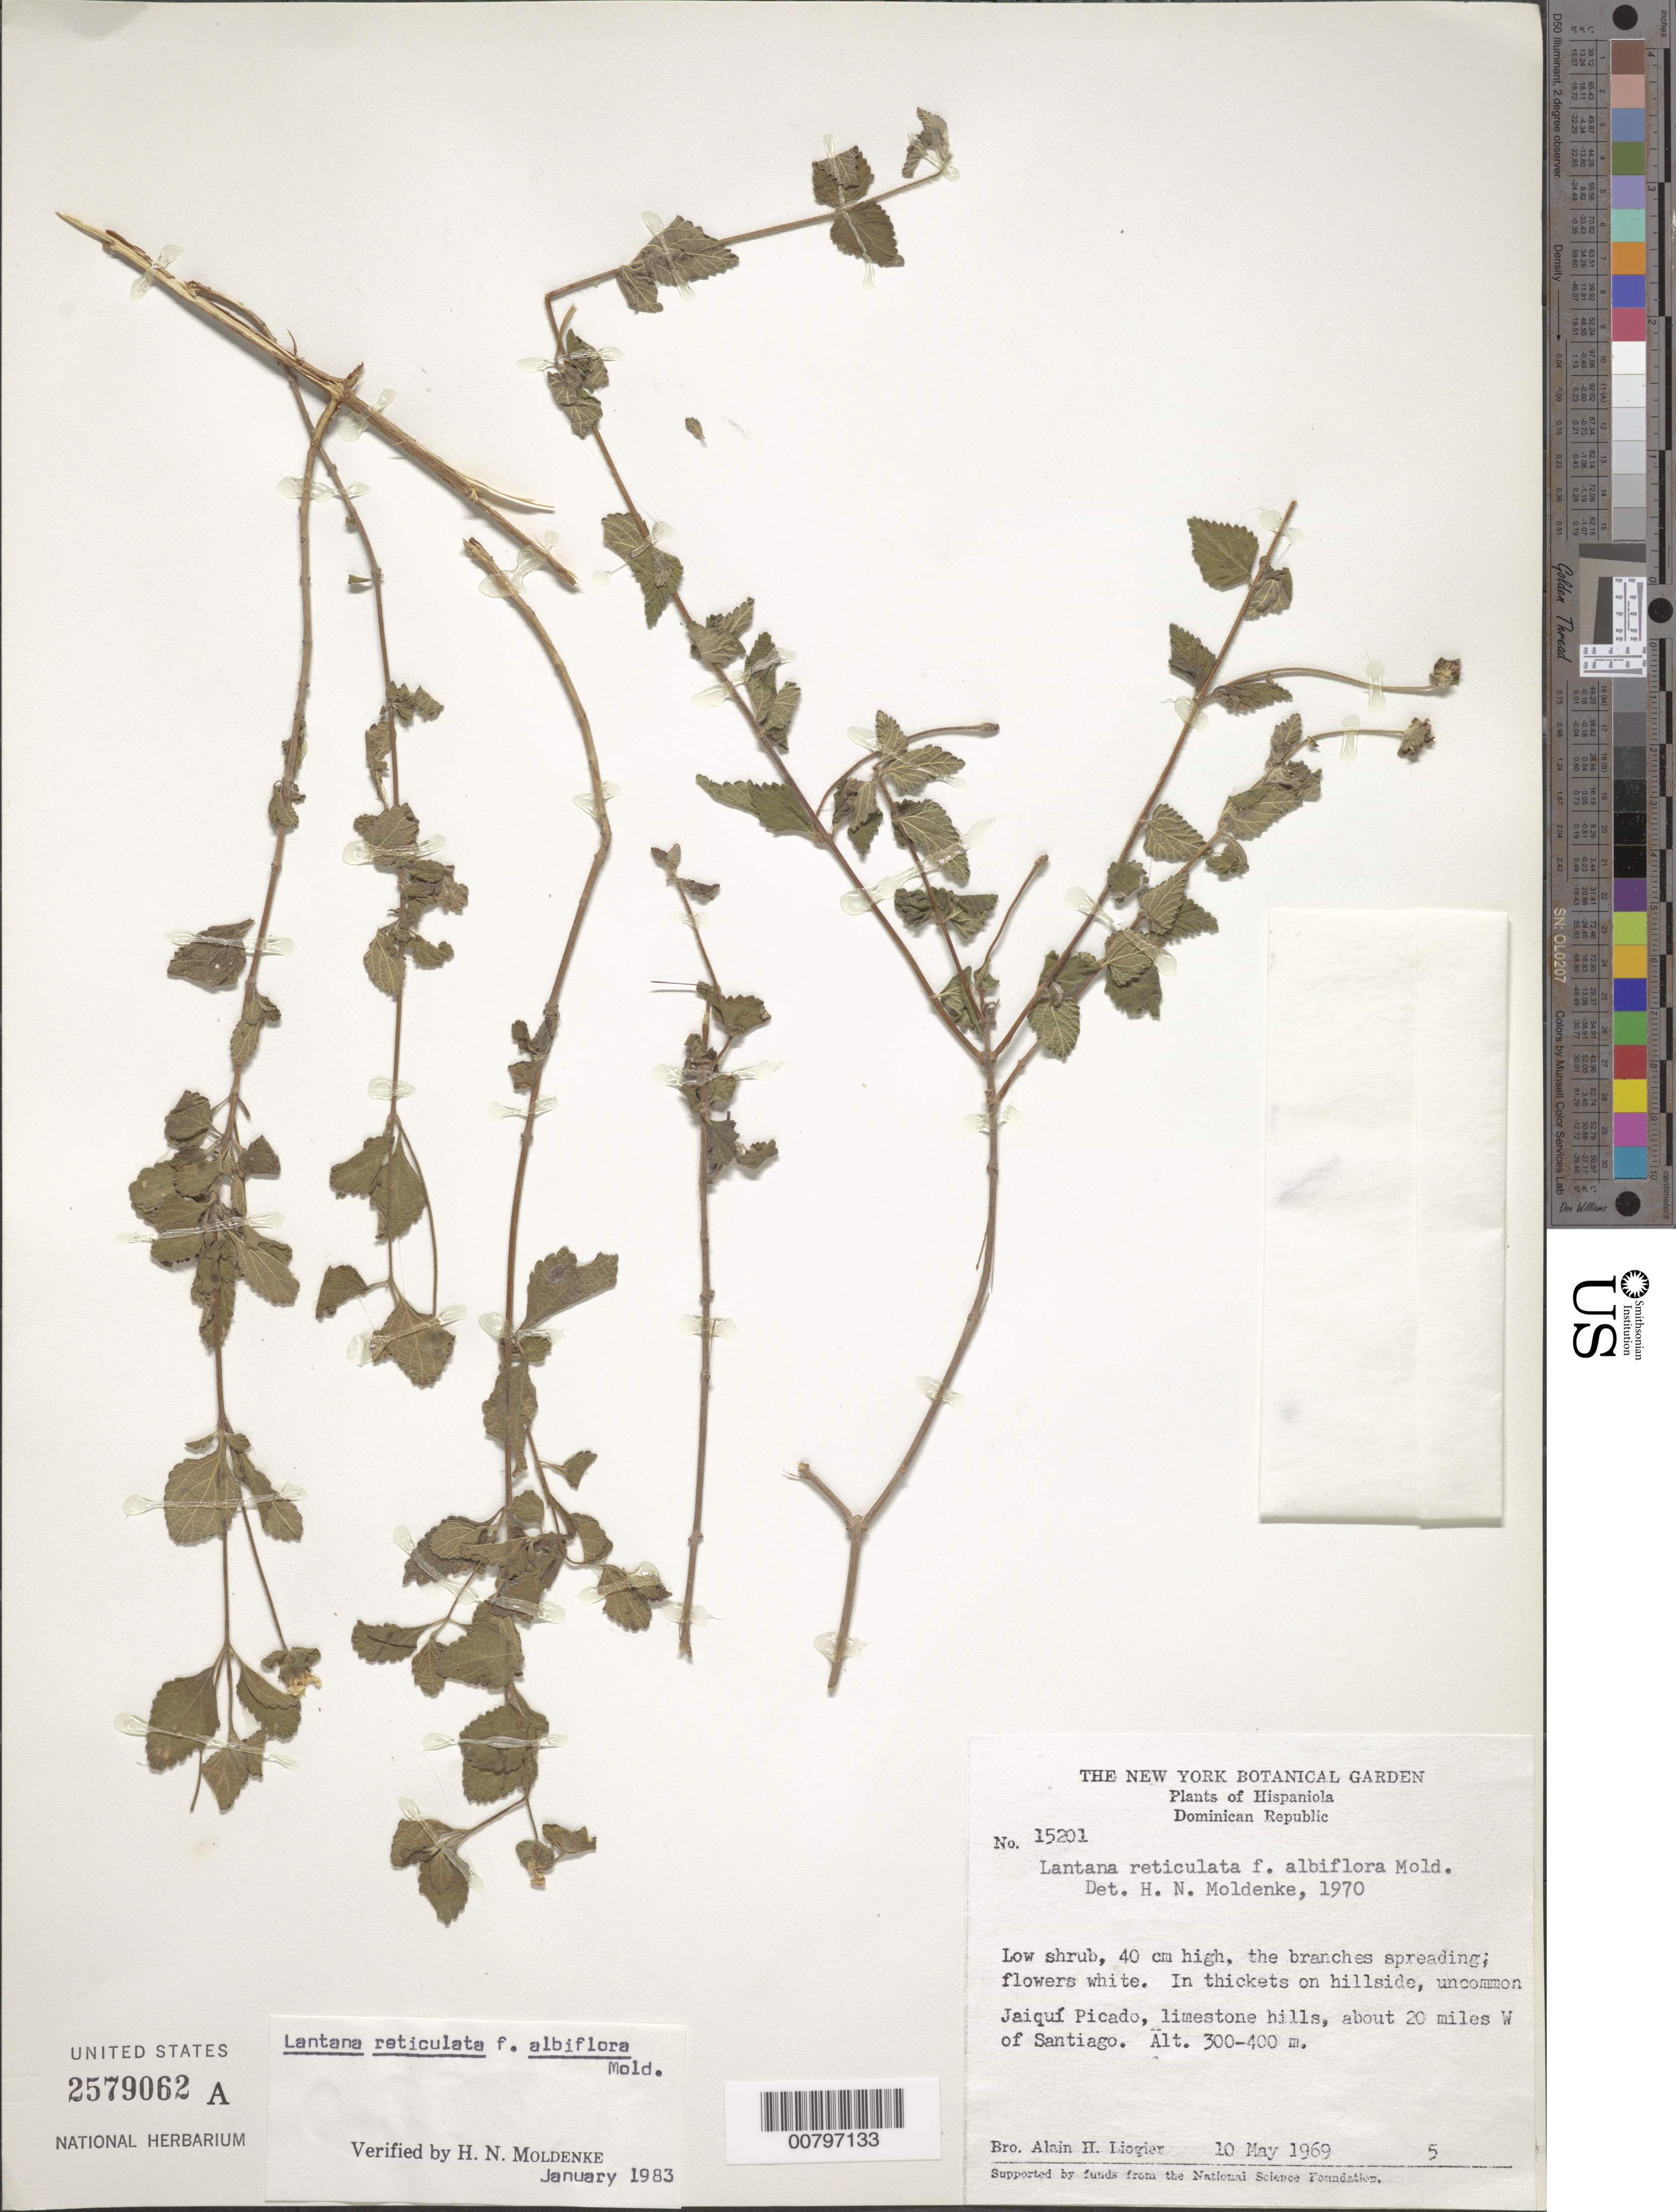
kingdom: Plantae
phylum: Tracheophyta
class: Magnoliopsida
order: Lamiales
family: Verbenaceae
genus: Lantana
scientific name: Lantana reticulata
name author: Pers.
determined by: Moldenke, H. N.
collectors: A. H. Liogier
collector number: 15201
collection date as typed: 10 May 1969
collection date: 1969-05-10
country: Dominican Republic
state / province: Santiago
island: Hispaniola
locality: Jaiquí Picado, limestone hills, about 20 miles W of city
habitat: In thickets on hillside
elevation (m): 300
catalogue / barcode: US 2579062